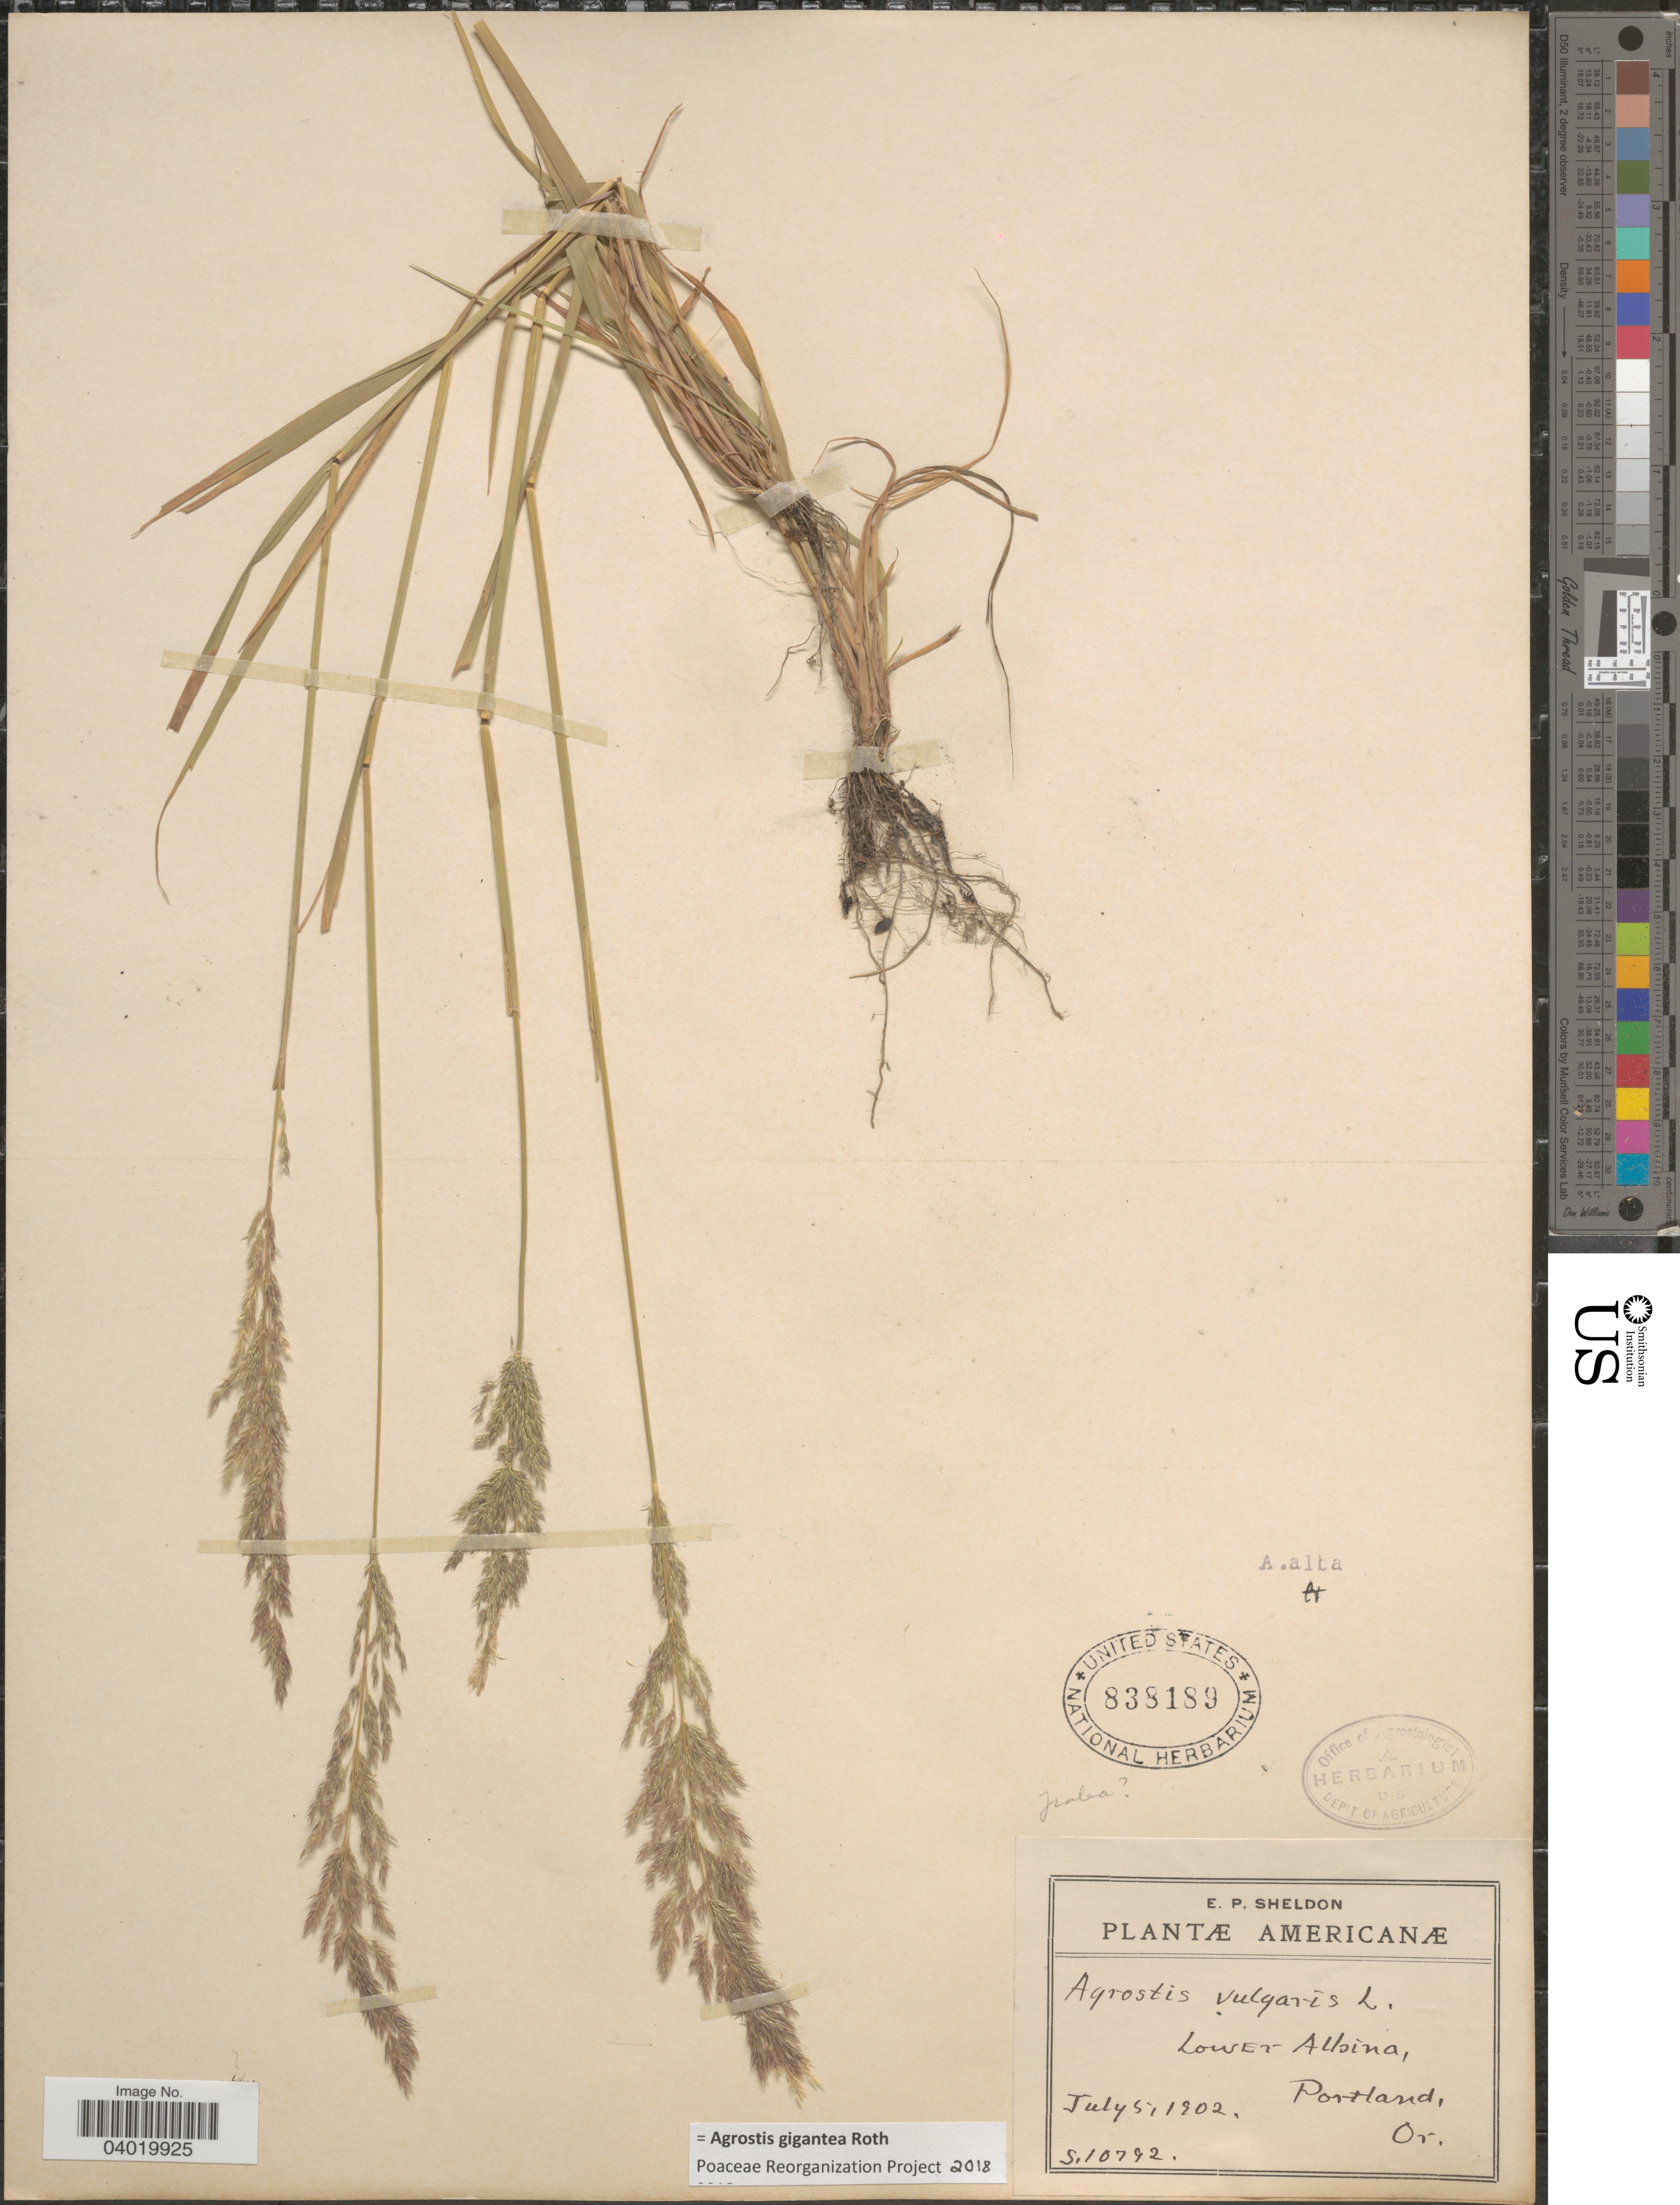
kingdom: Plantae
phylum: Tracheophyta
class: Liliopsida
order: Poales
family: Poaceae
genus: Agrostis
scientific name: Agrostis gigantea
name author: Roth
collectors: E. P. Sheldon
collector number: S.10792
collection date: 1902-07-05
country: United States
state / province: Oregon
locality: Lower Albina, Portland.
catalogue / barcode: US 838189